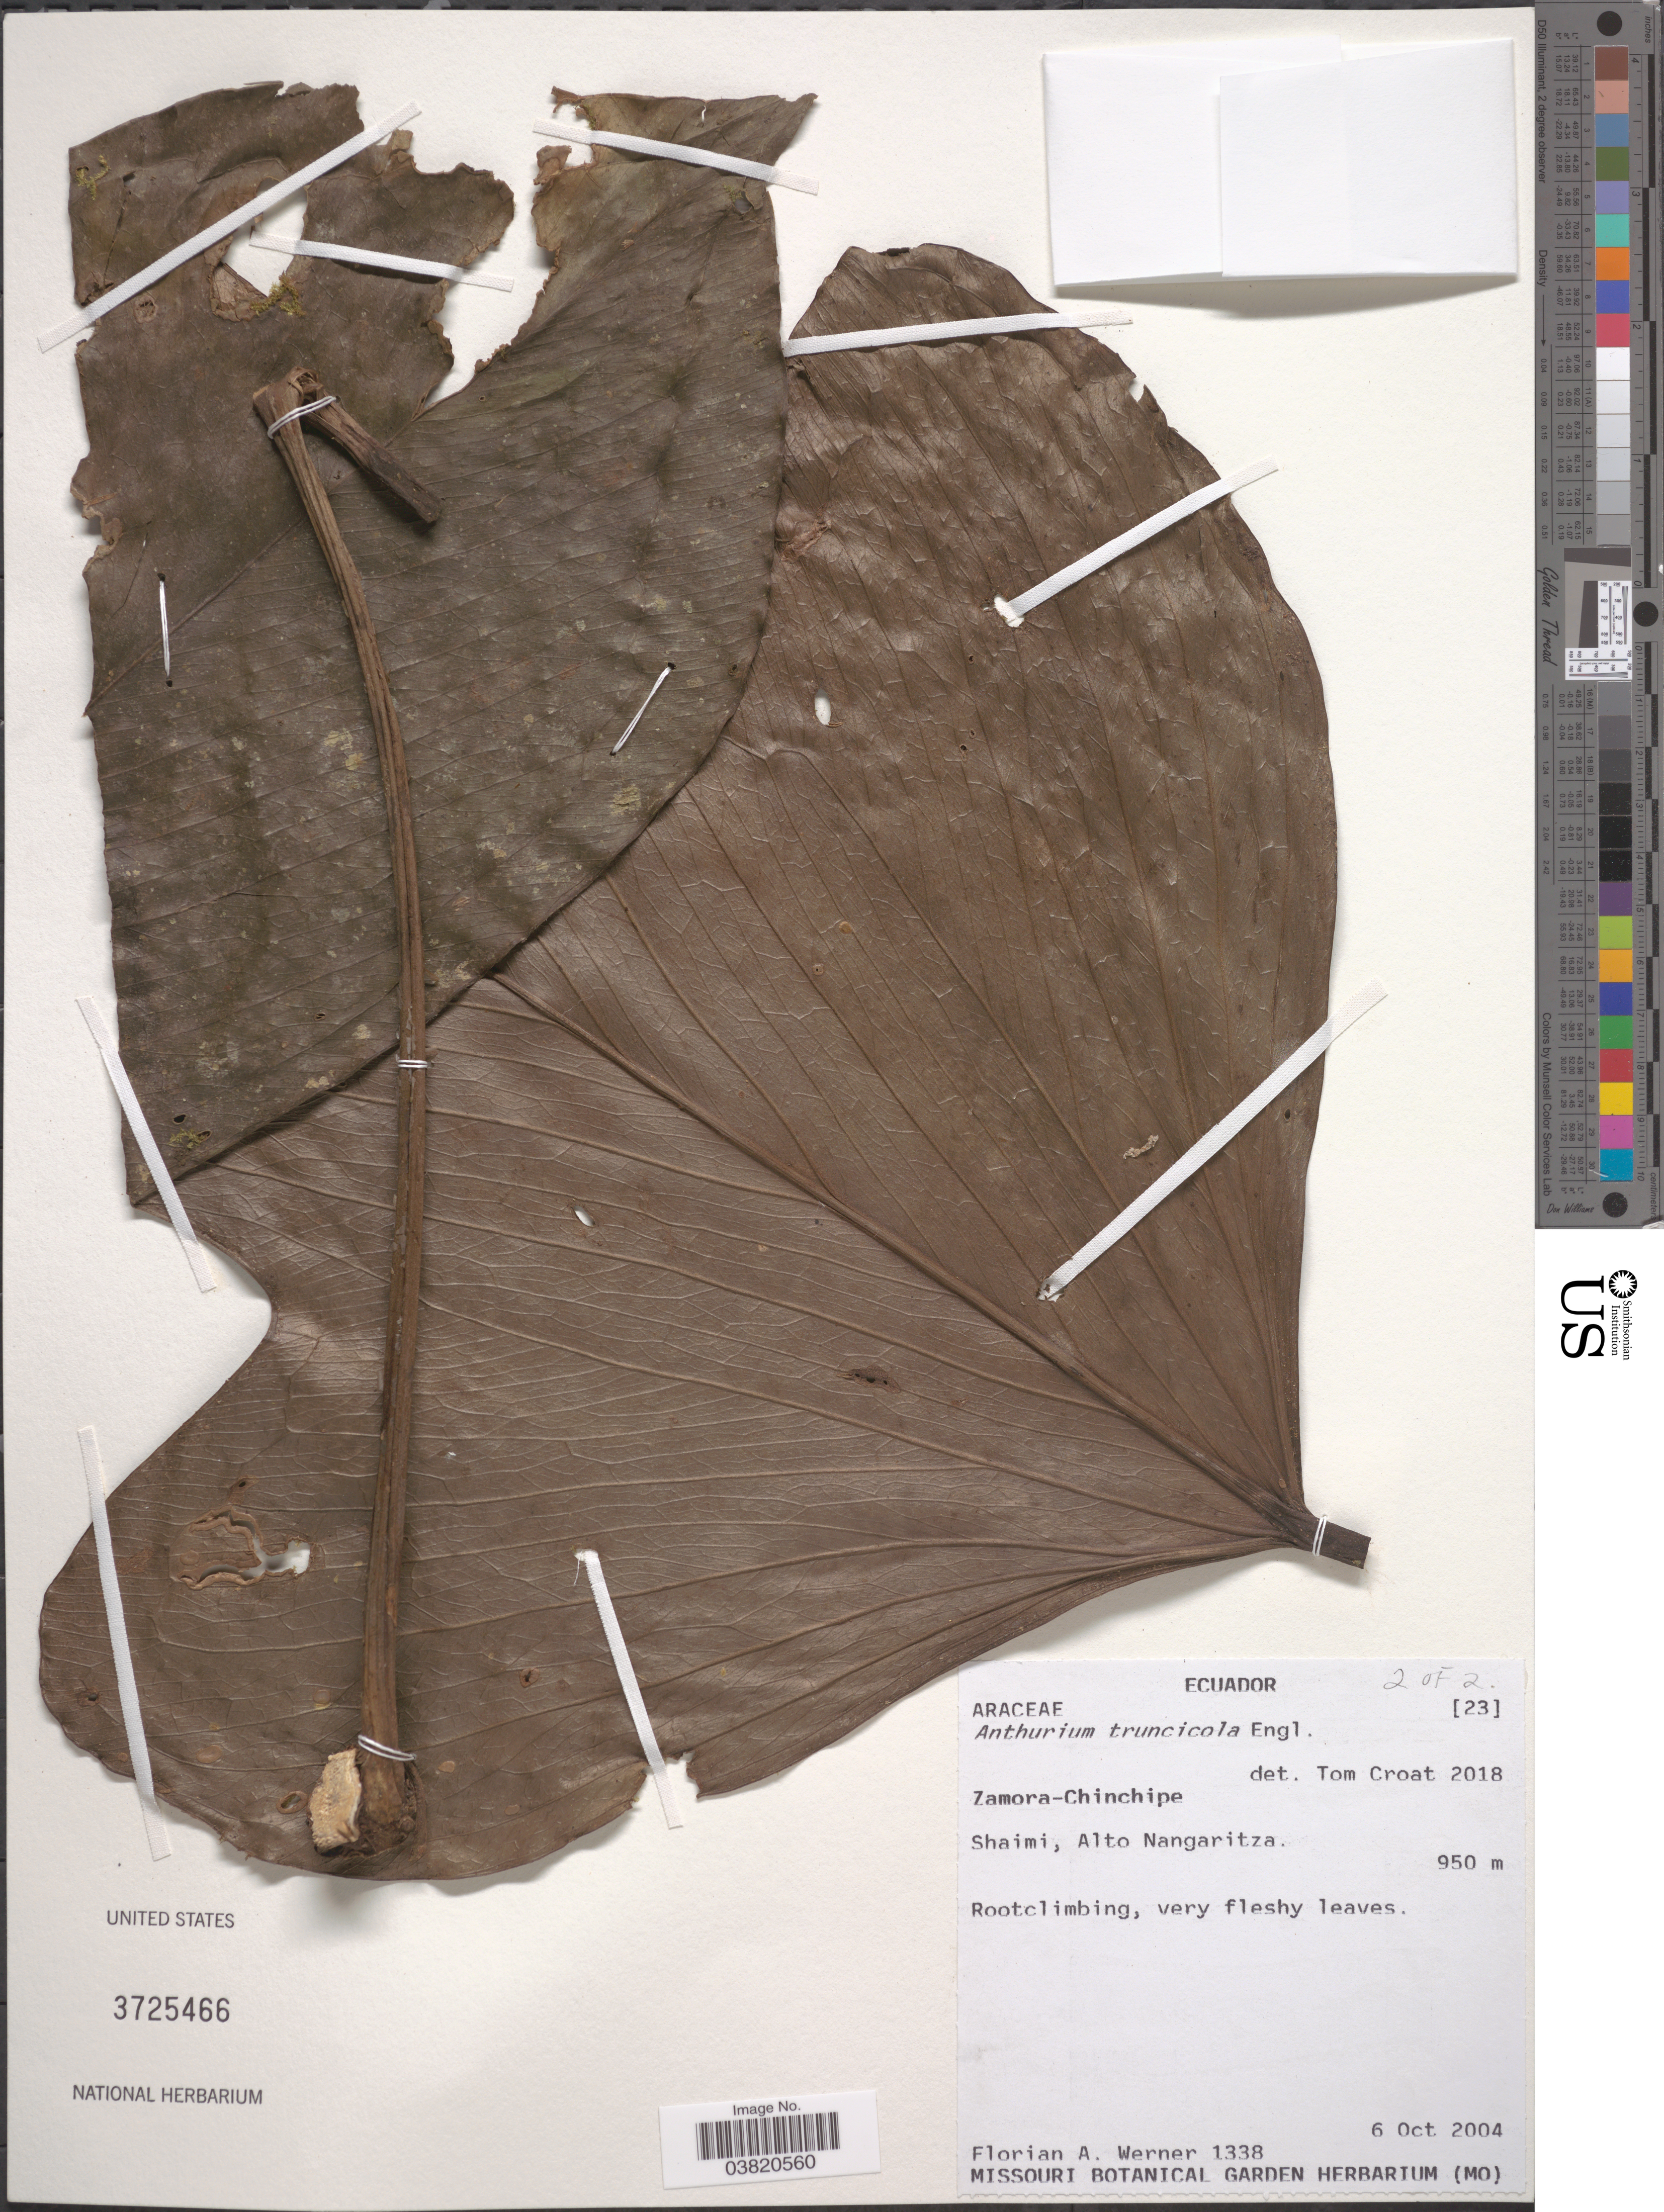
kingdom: Plantae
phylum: Tracheophyta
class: Liliopsida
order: Alismatales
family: Araceae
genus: Anthurium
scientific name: Anthurium truncicola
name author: Engl.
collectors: F. Werner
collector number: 1338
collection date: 2004-10-06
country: Ecuador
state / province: Zamora-Chinchipe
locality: Shaimi, Alto Nangaritza.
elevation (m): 950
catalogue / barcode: US 3725466